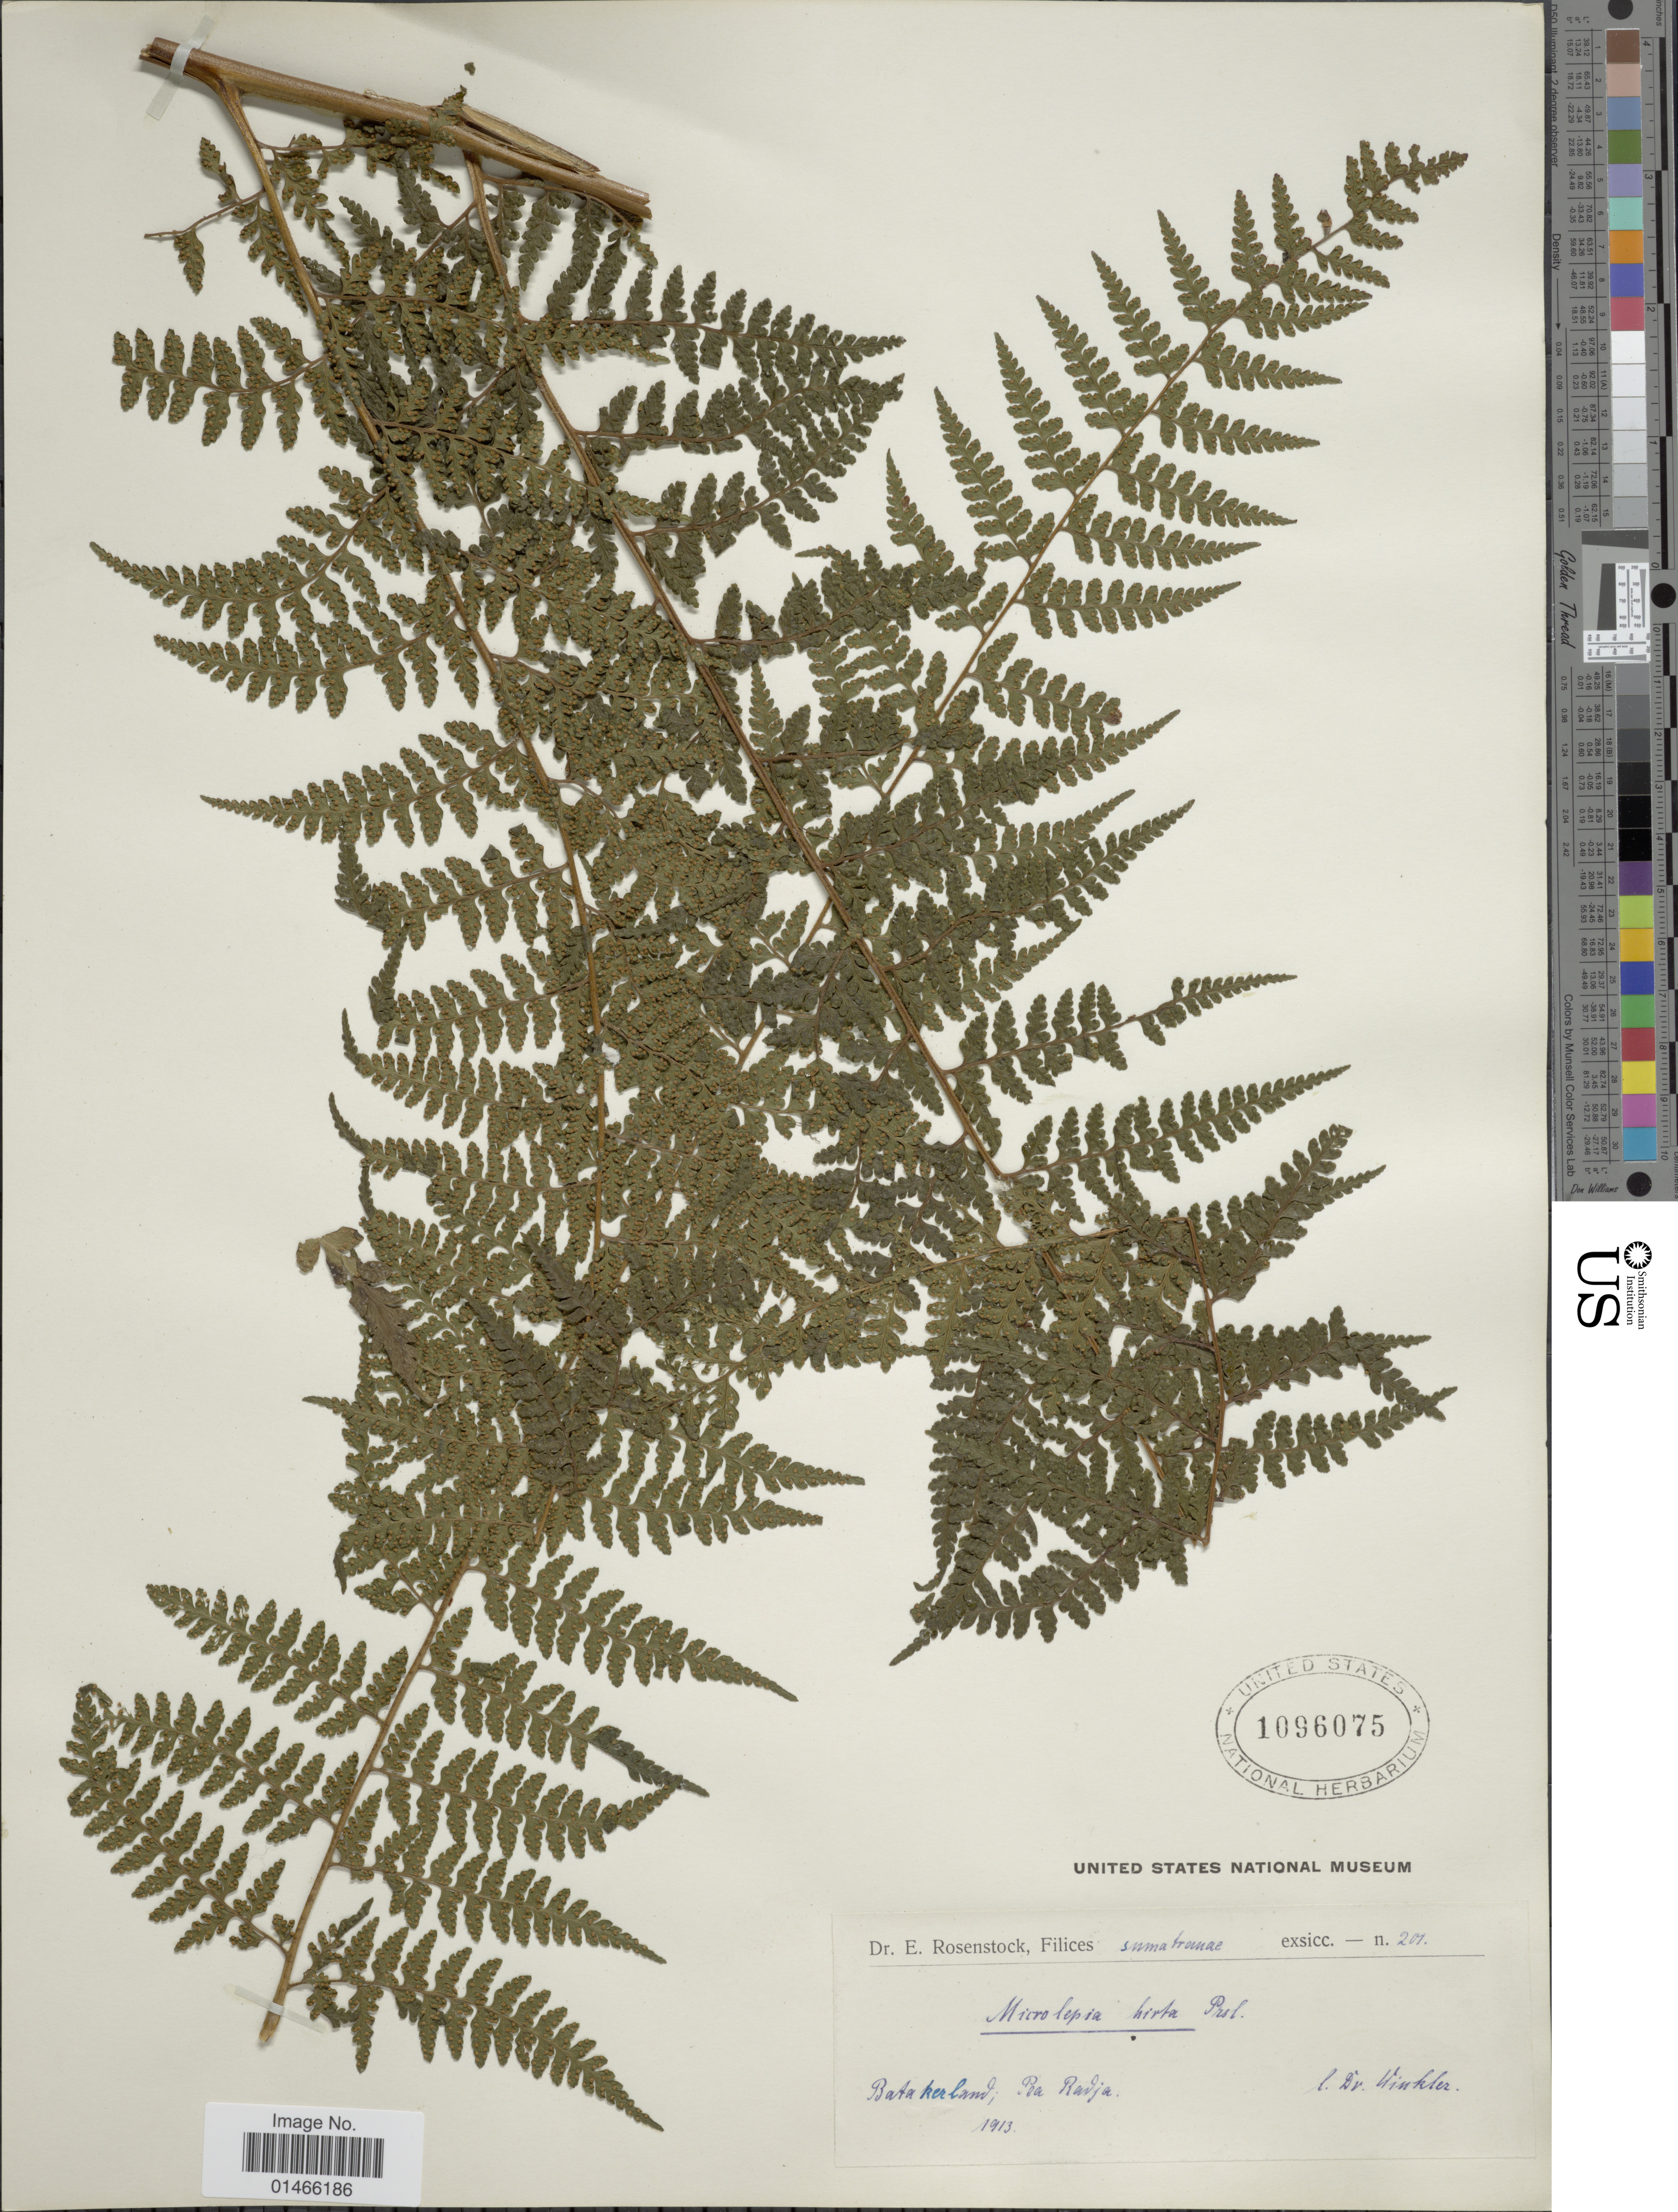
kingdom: Plantae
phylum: Tracheophyta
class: Polypodiopsida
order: Polypodiales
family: Dennstaedtiaceae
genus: Microlepia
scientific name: Microlepia trichosticha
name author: (Hook.) Small ex Fée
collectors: -. Winkler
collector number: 201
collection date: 1913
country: Indonesia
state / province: Sumatra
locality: Filices sumatranae. Batakerland, Pea Radja. [interpreted]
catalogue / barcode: US 1096075